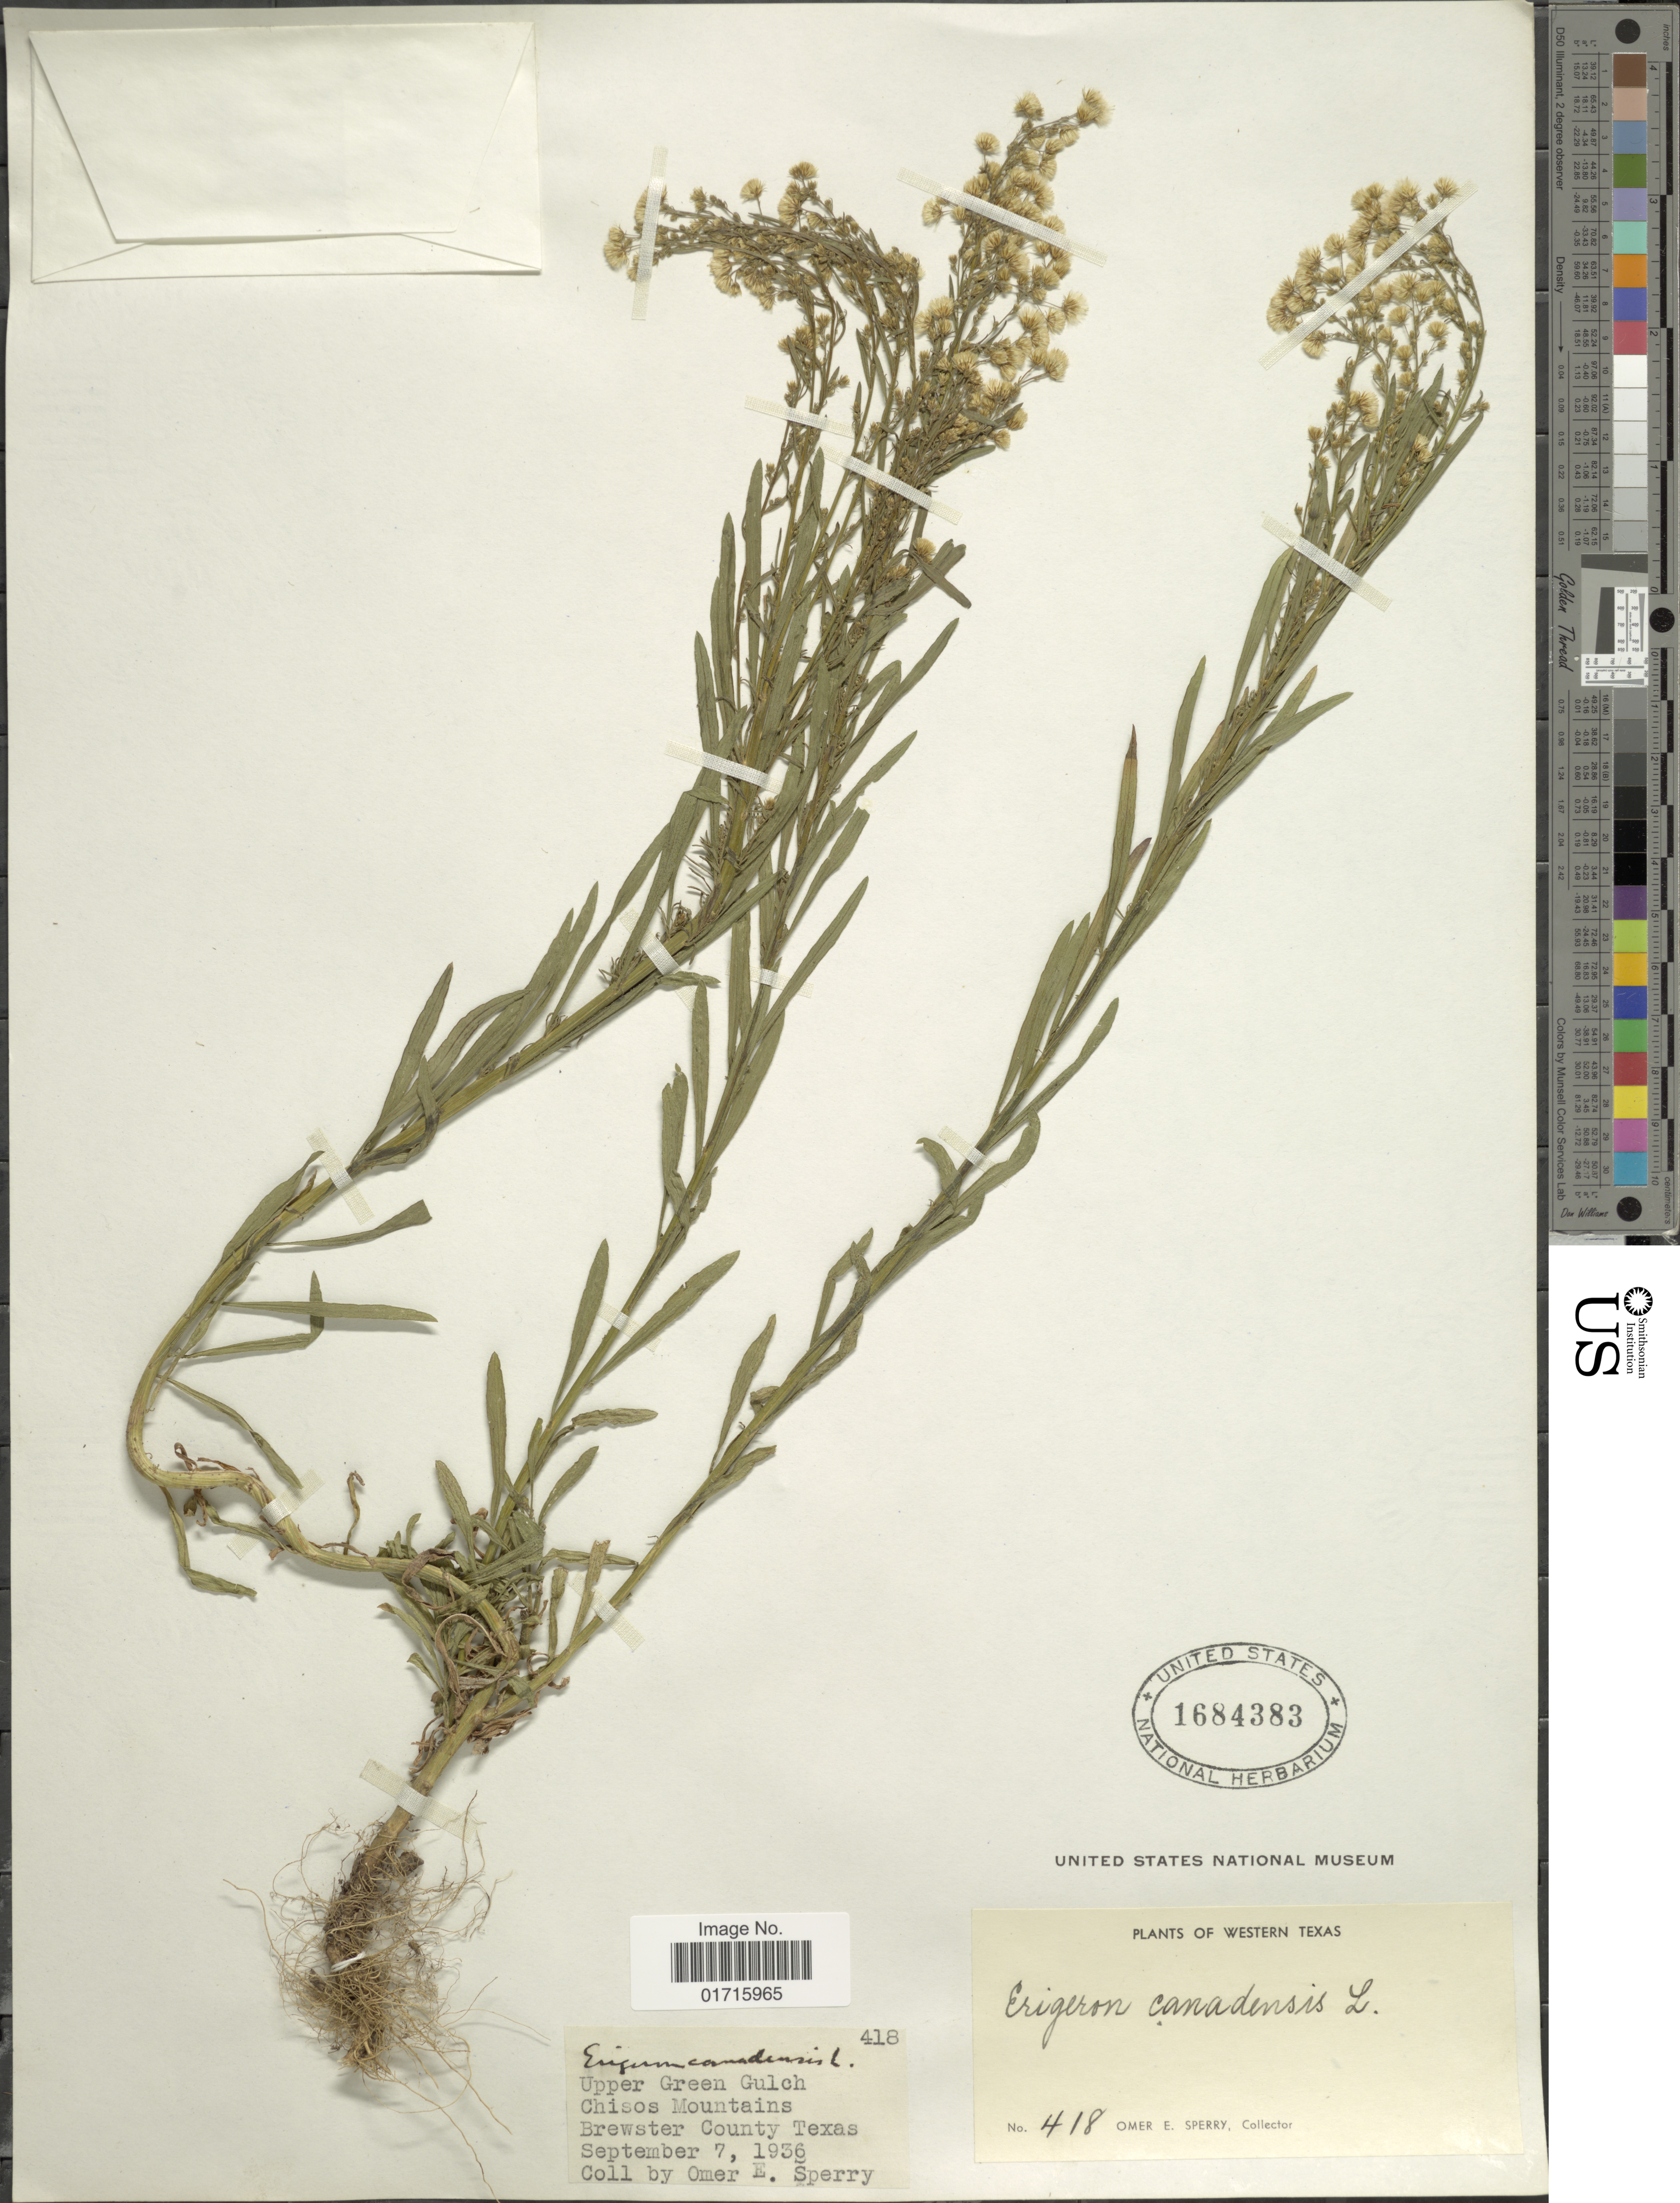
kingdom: Plantae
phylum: Tracheophyta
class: Magnoliopsida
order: Asterales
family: Asteraceae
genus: Conyza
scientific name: Conyza canadensis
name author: (L.) Cronq.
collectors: O. E. Sperry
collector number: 418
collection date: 1936-09-07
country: United States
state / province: Texas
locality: Western Texas. Upper Green Gulch. Chisos Mountains. Brewster County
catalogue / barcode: US 1684383